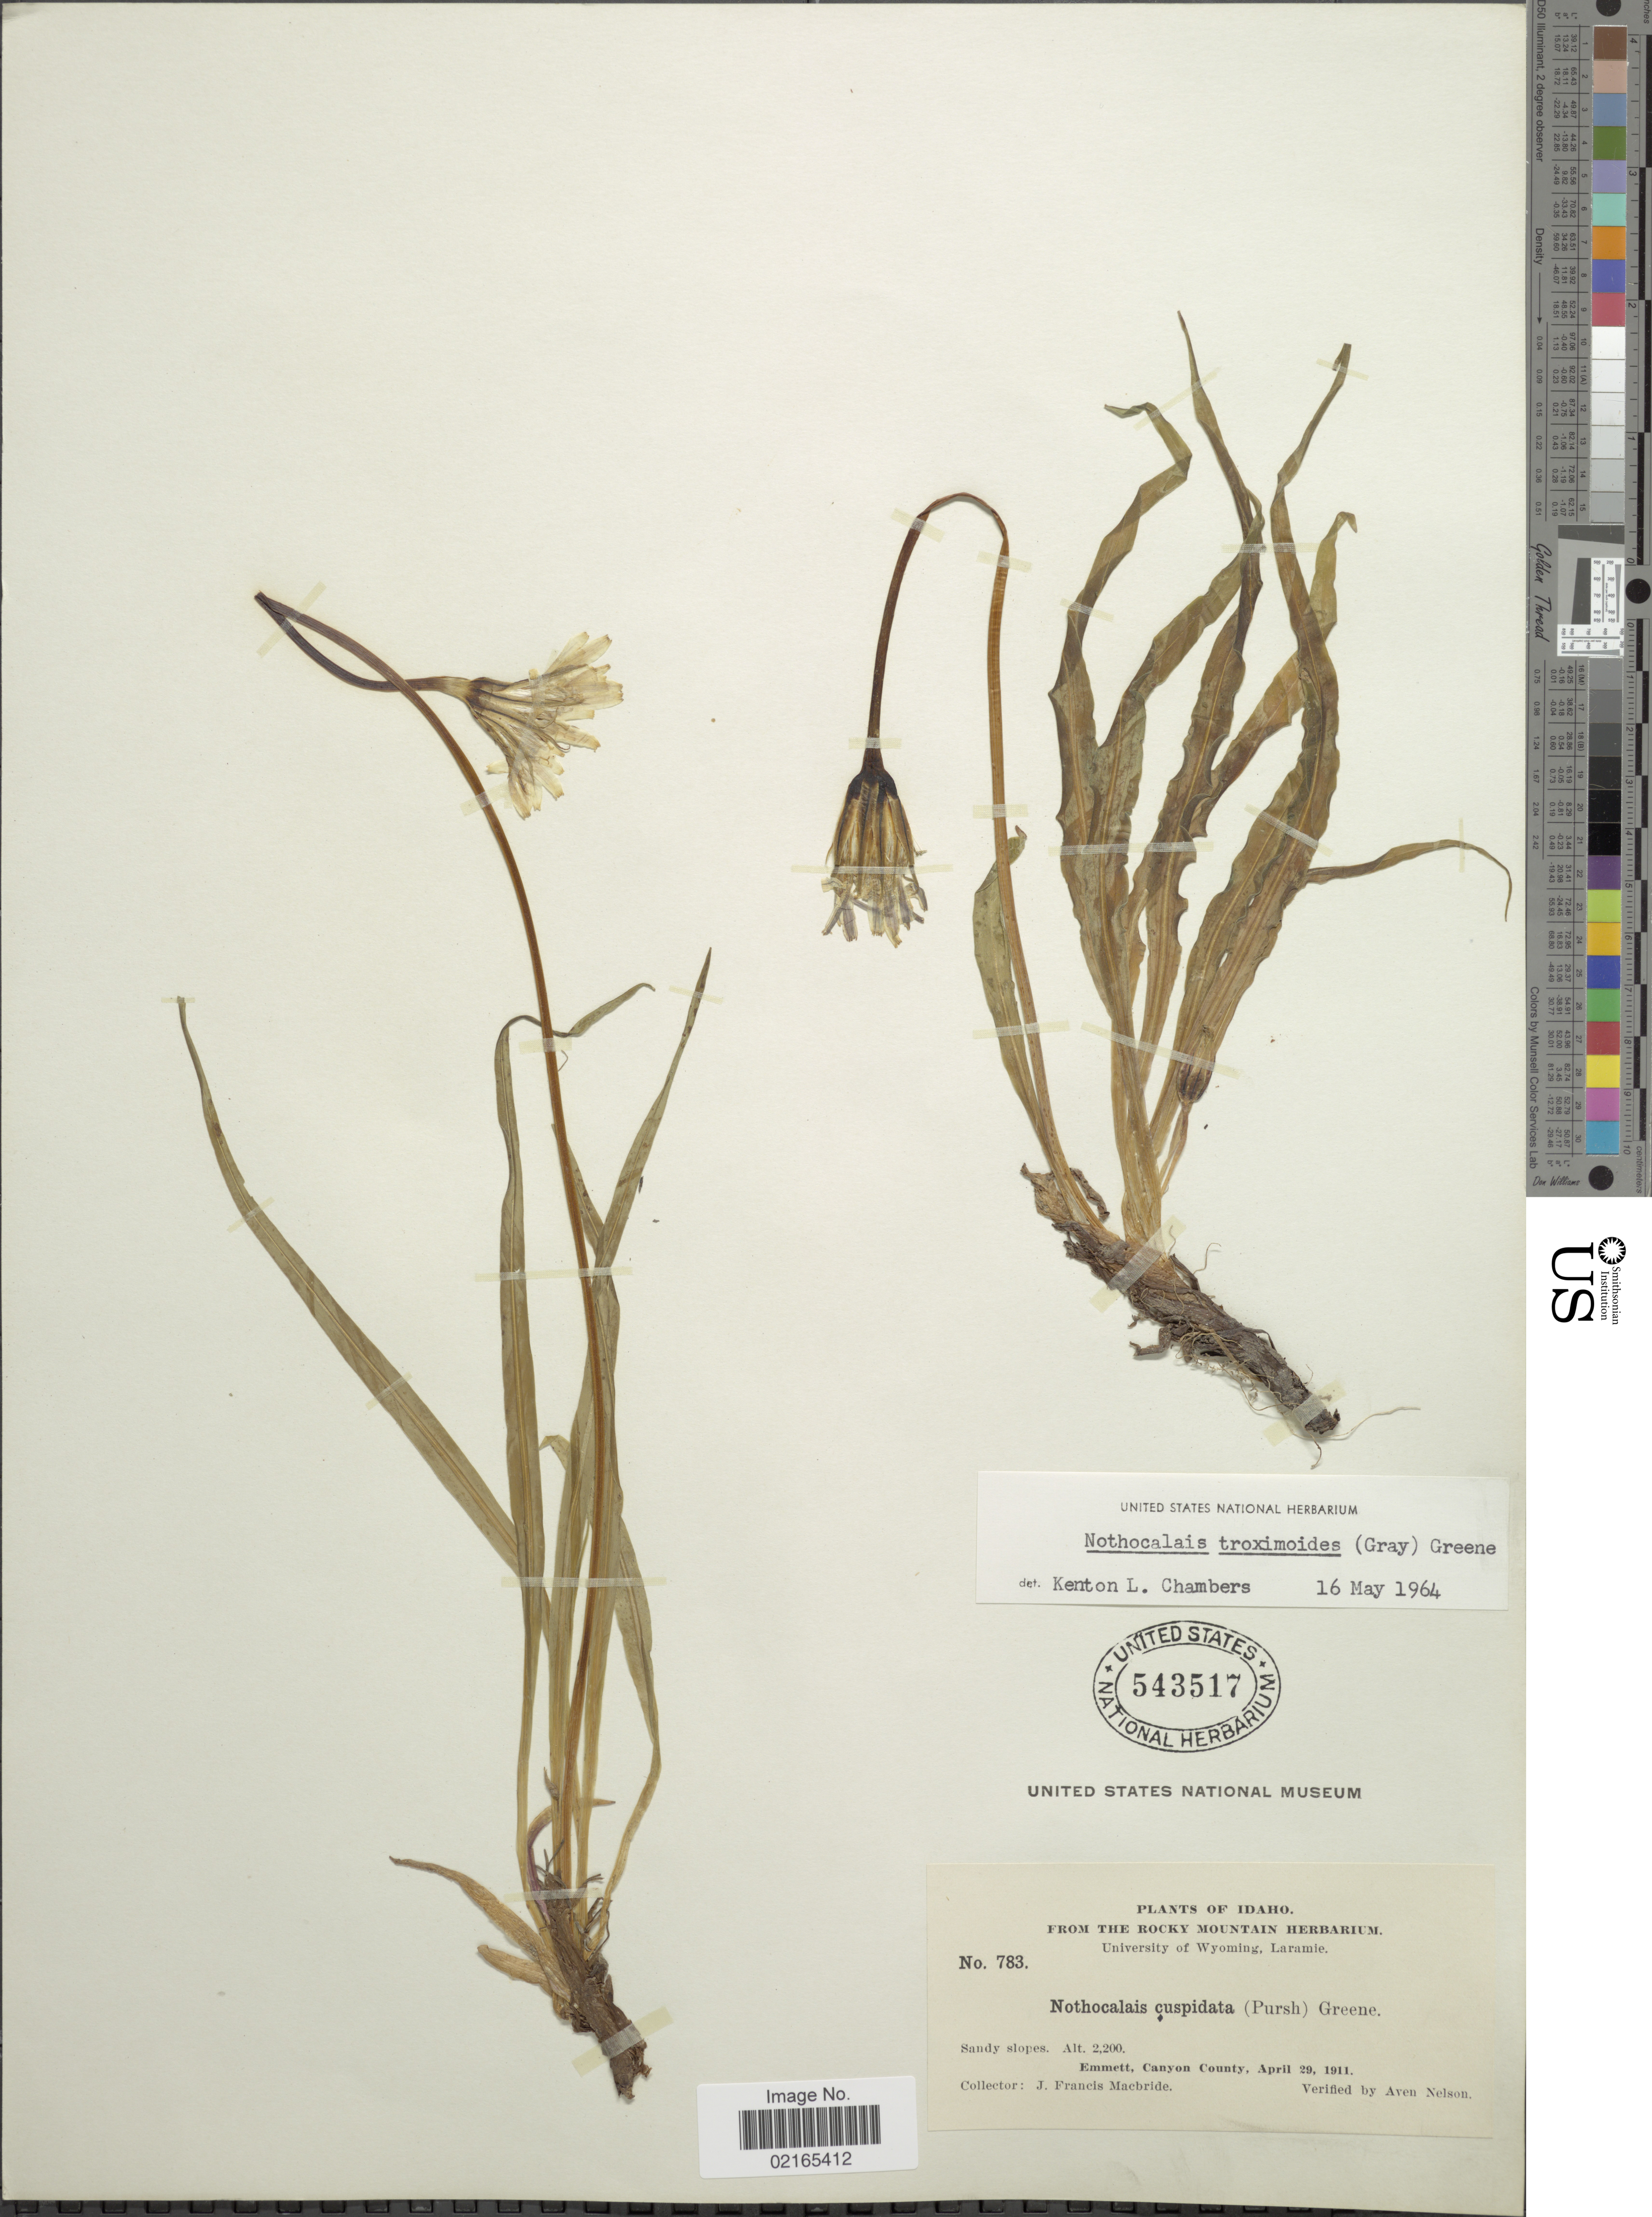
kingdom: Plantae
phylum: Tracheophyta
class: Magnoliopsida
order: Asterales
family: Asteraceae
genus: Nothocalais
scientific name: Nothocalais troximoides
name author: (A. Gray) Greene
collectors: J. F. Macbride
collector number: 783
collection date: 1911-04-29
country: United States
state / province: Idaho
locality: Sandy slopes, Emmett, Canyon County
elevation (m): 671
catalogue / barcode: US 543517